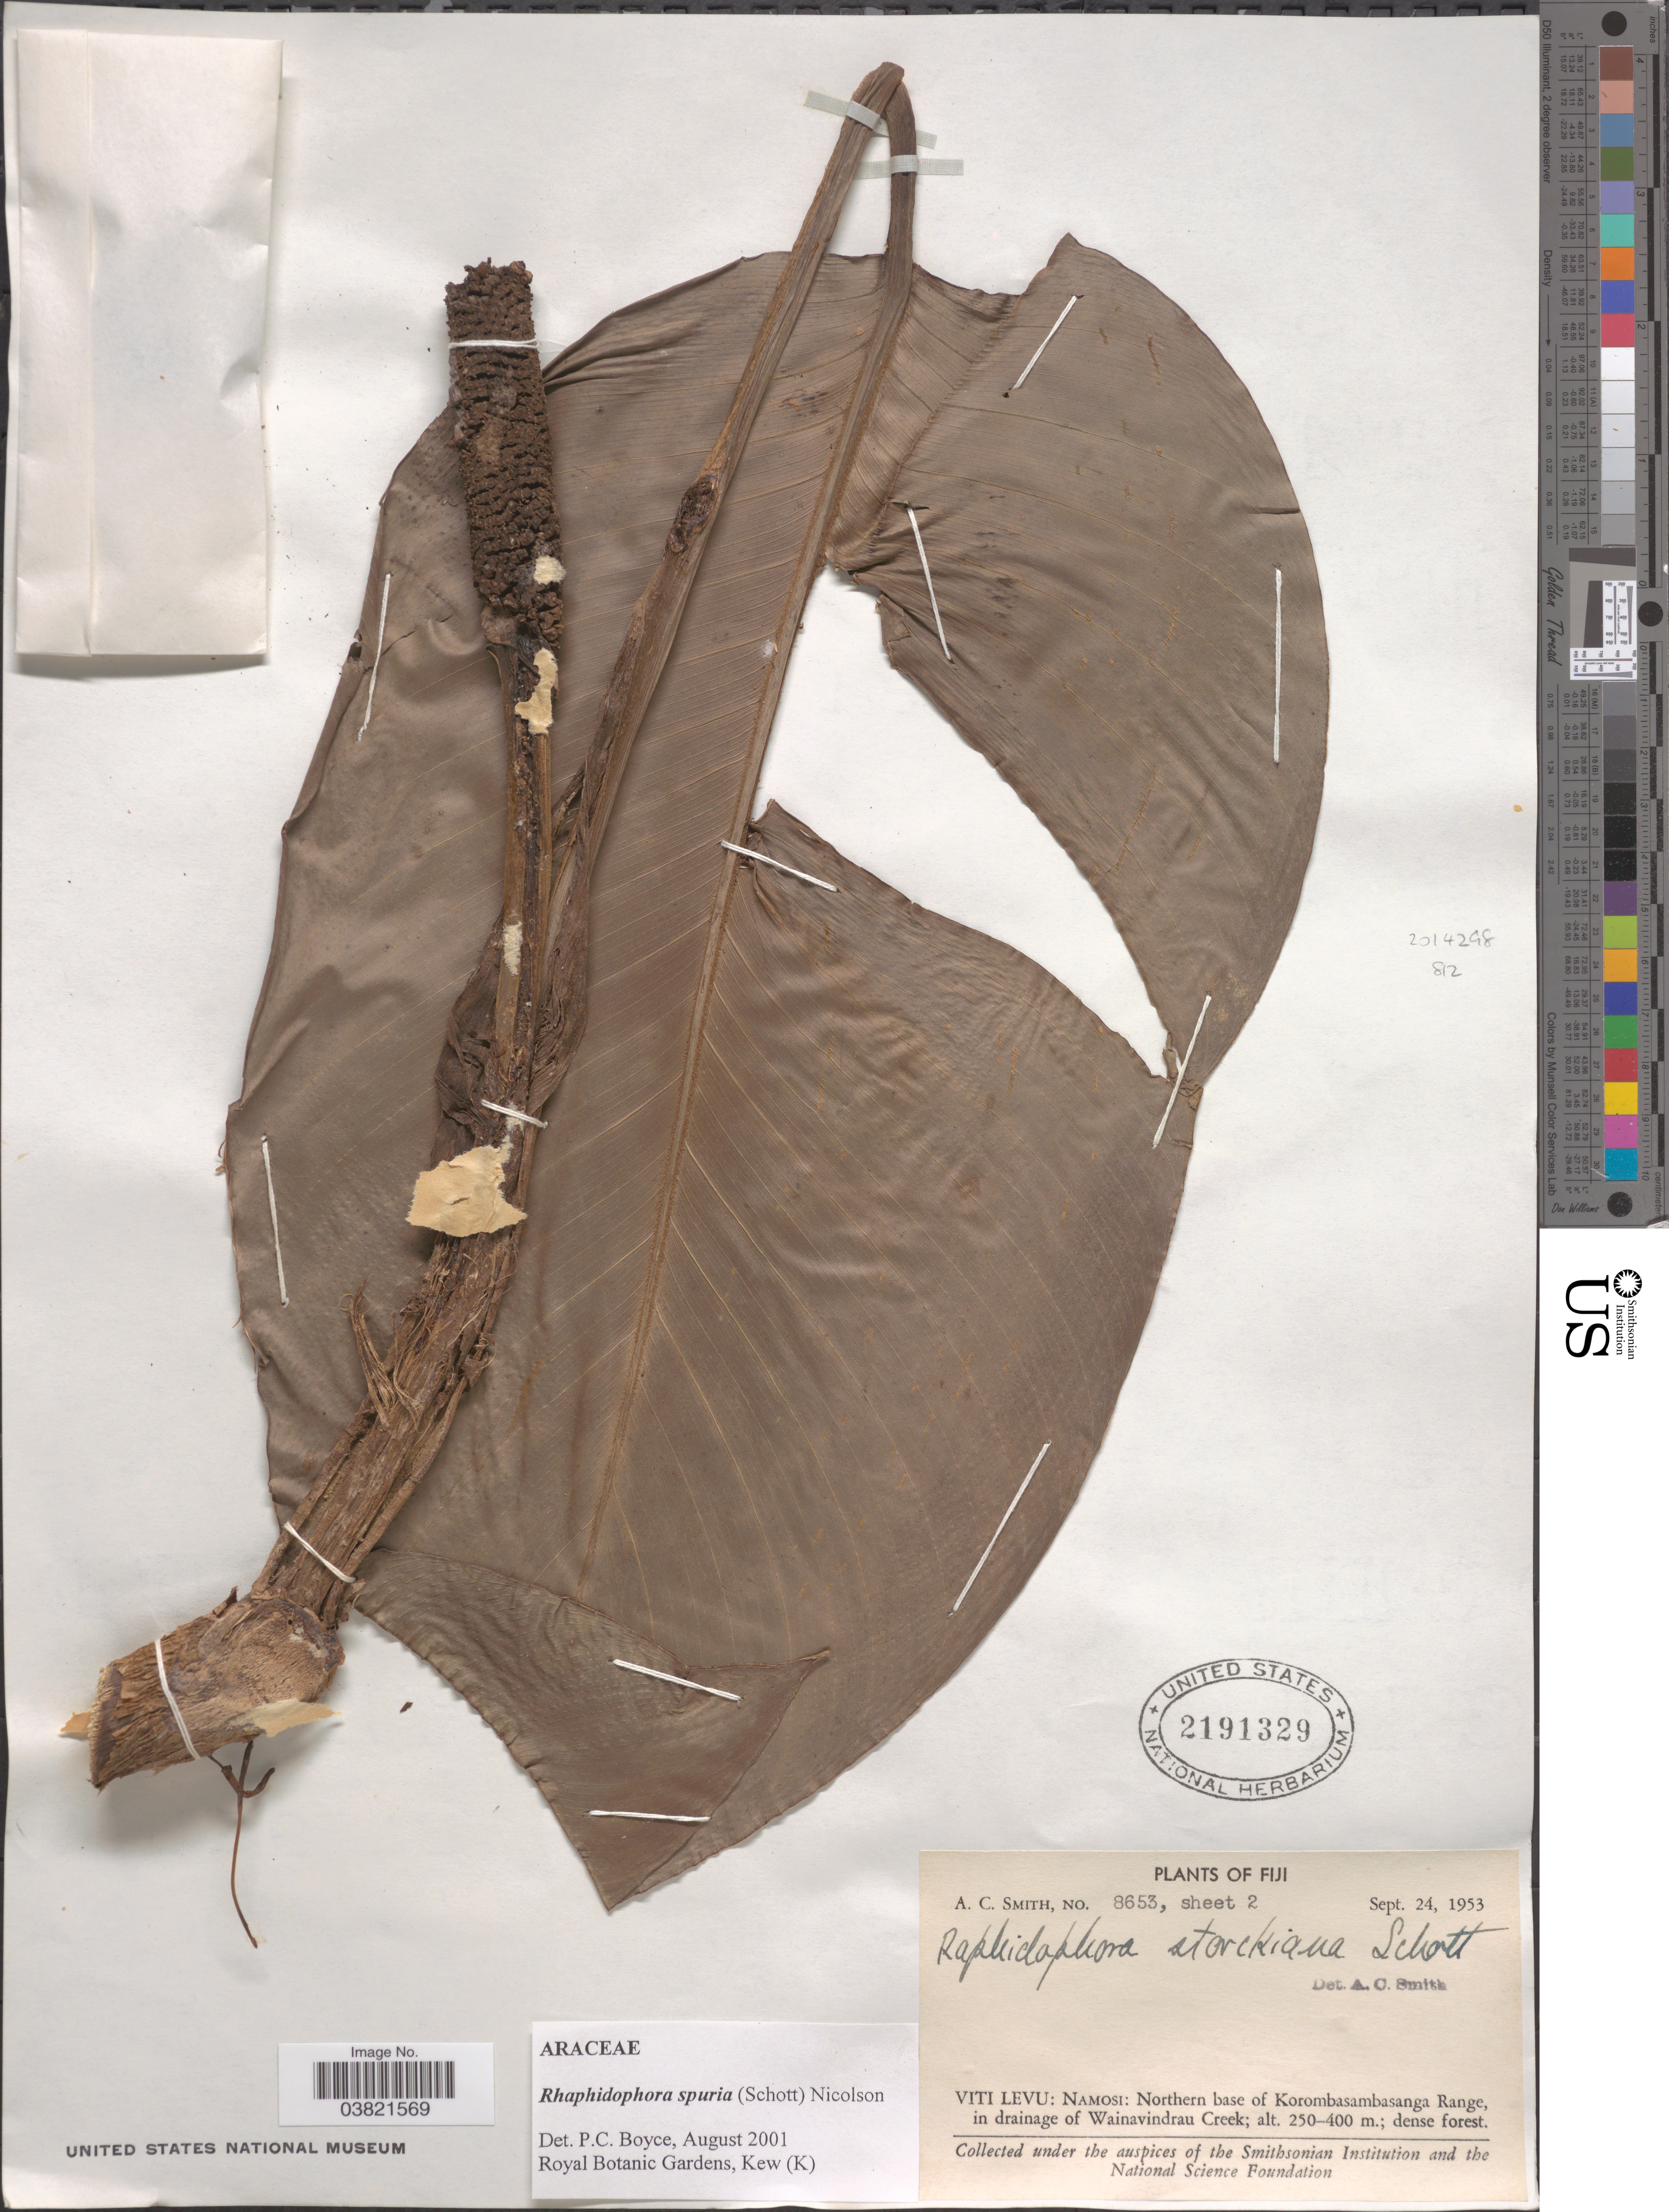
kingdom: Plantae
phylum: Tracheophyta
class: Liliopsida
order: Alismatales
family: Araceae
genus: Rhaphidophora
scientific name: Rhaphidophora spuria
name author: (Schott) Nicolson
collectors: A. C. Smith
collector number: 8653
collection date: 1953-09-24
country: Fiji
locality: Viti Levu: Namosi: Northern base of Korombasambasanga Range, in drainage of Wainavindrau Creek.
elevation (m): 250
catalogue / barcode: US 2191329